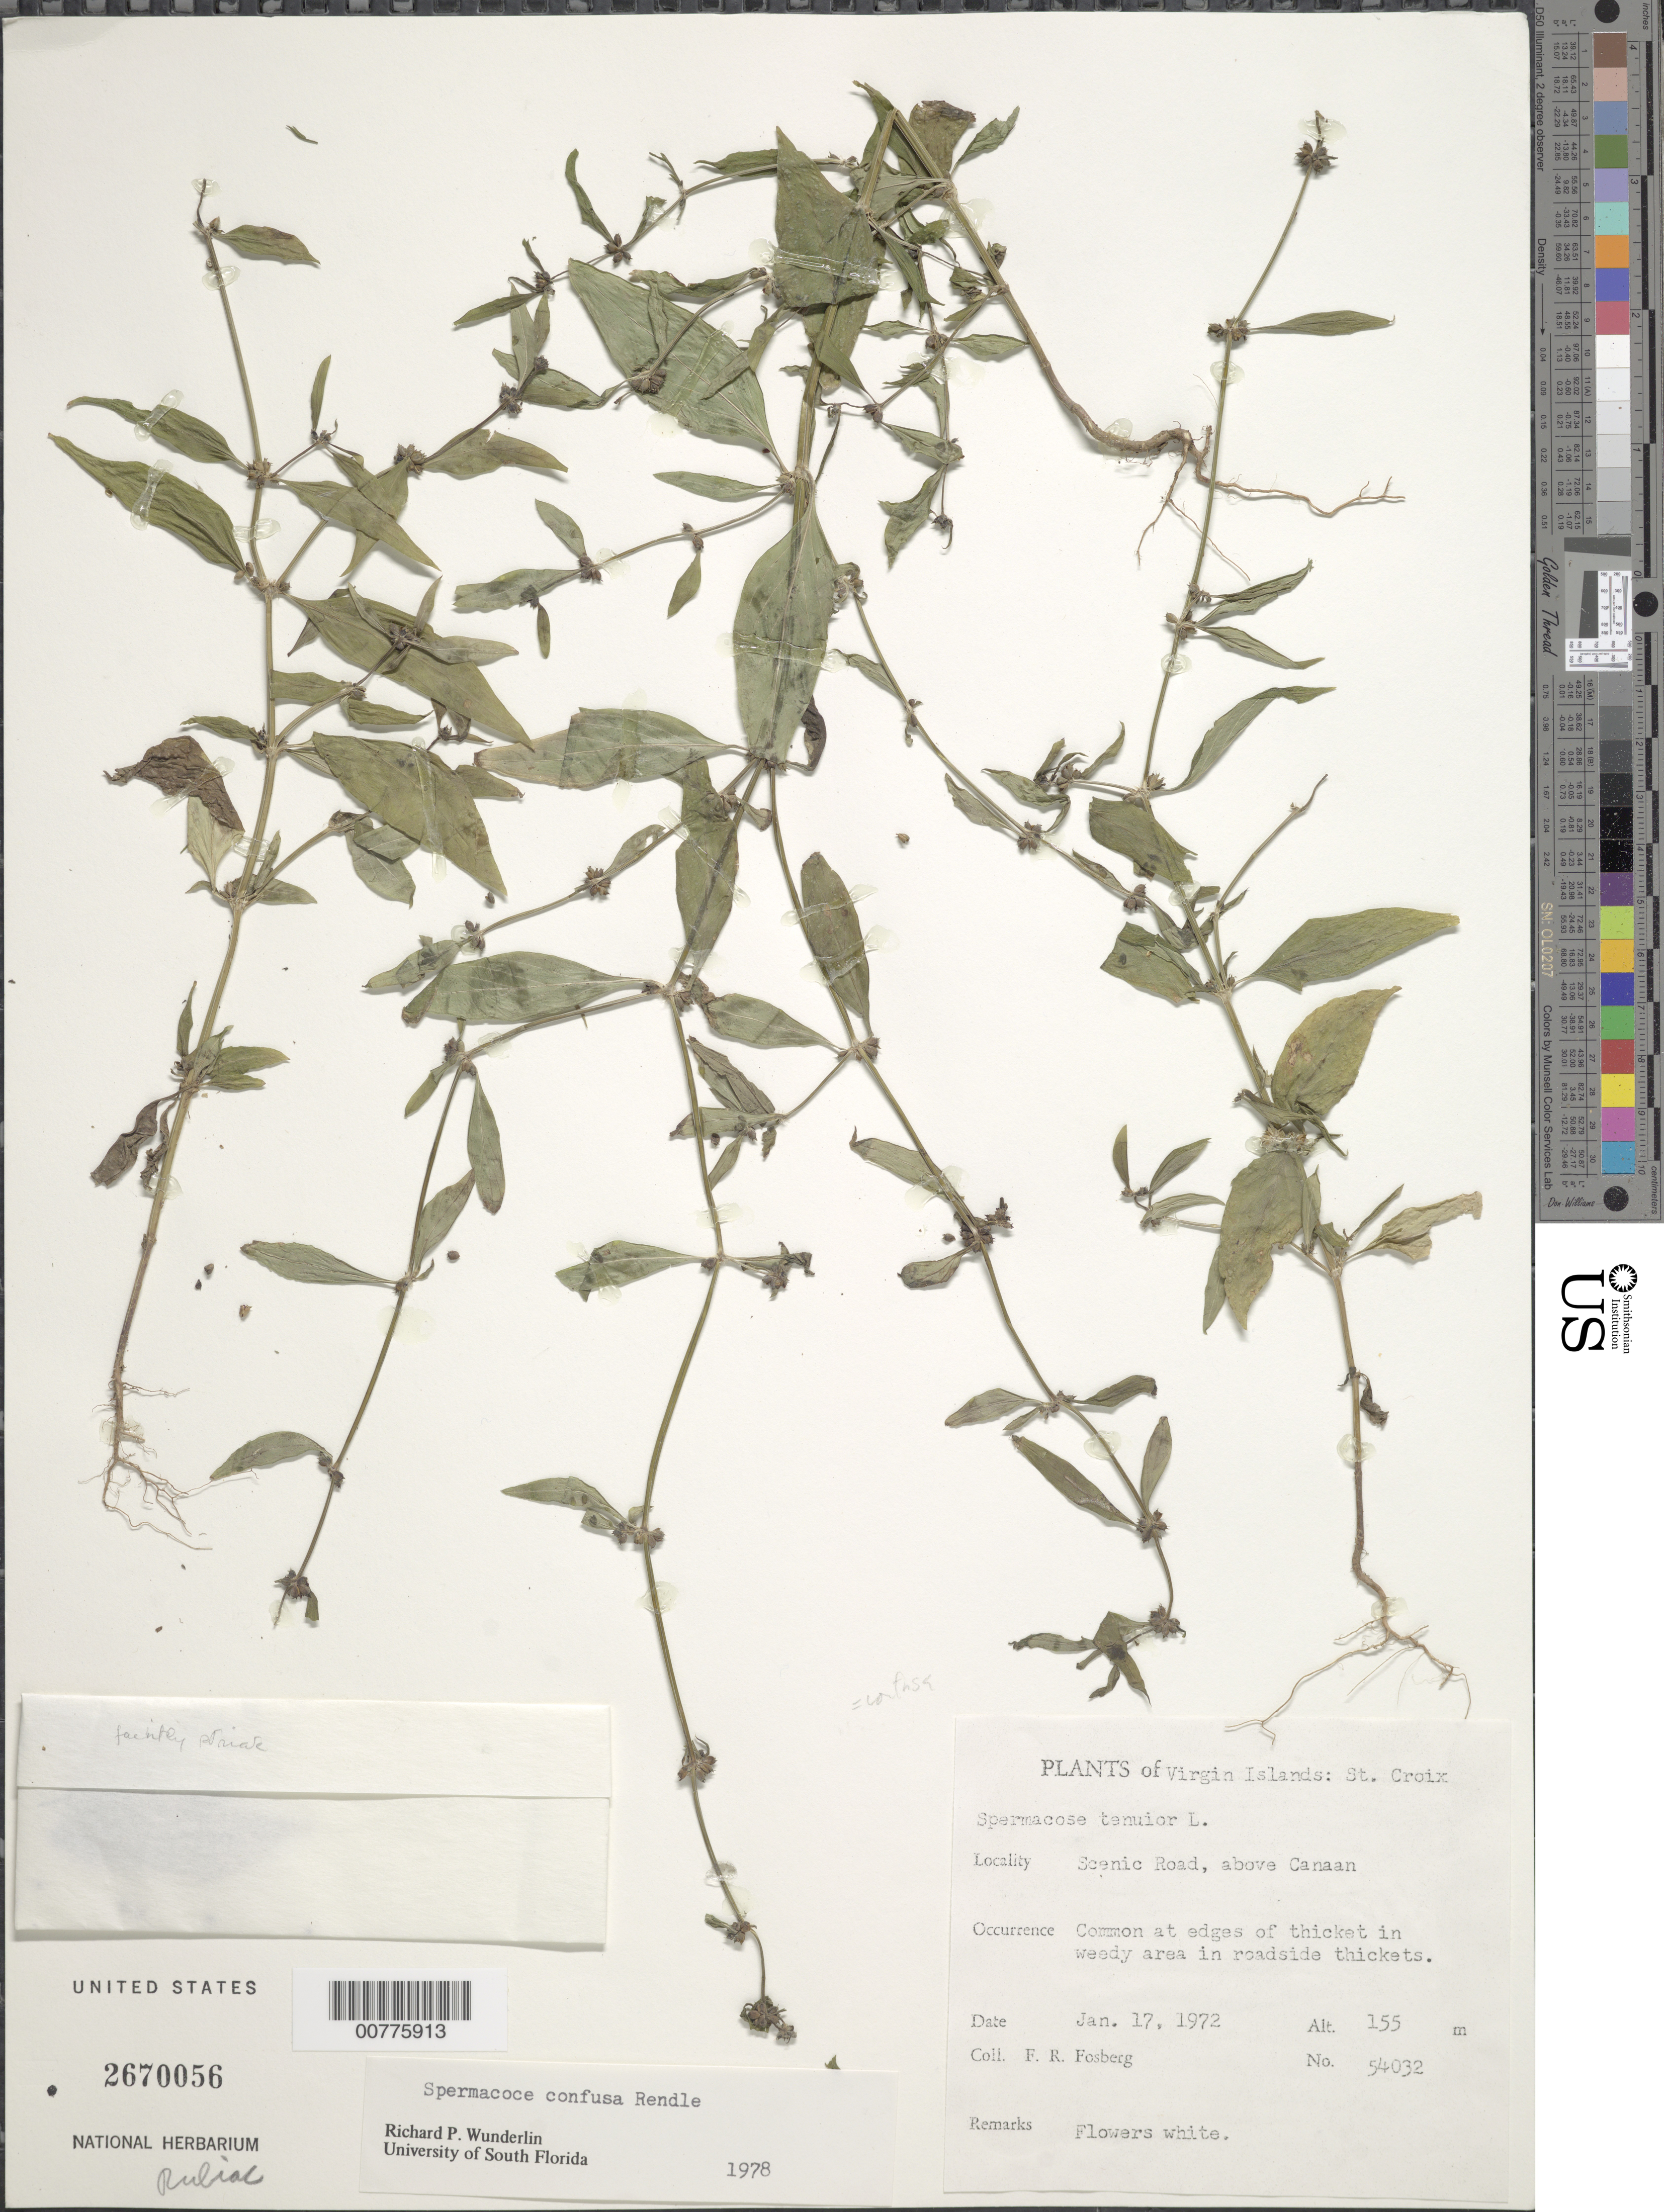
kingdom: Plantae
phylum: Tracheophyta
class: Magnoliopsida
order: Gentianales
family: Rubiaceae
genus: Spermacoce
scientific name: Spermacoce tenuior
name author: L.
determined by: Wunderlin, Richard P.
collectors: F. R. Fosberg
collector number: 54032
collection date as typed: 17 Jan 1972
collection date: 1972-01-17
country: U.S. Virgin Islands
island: St. Croix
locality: Scenic Road, above Canaan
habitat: Common at edges of thicket in weedy area in roadside thicket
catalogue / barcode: US 2670056